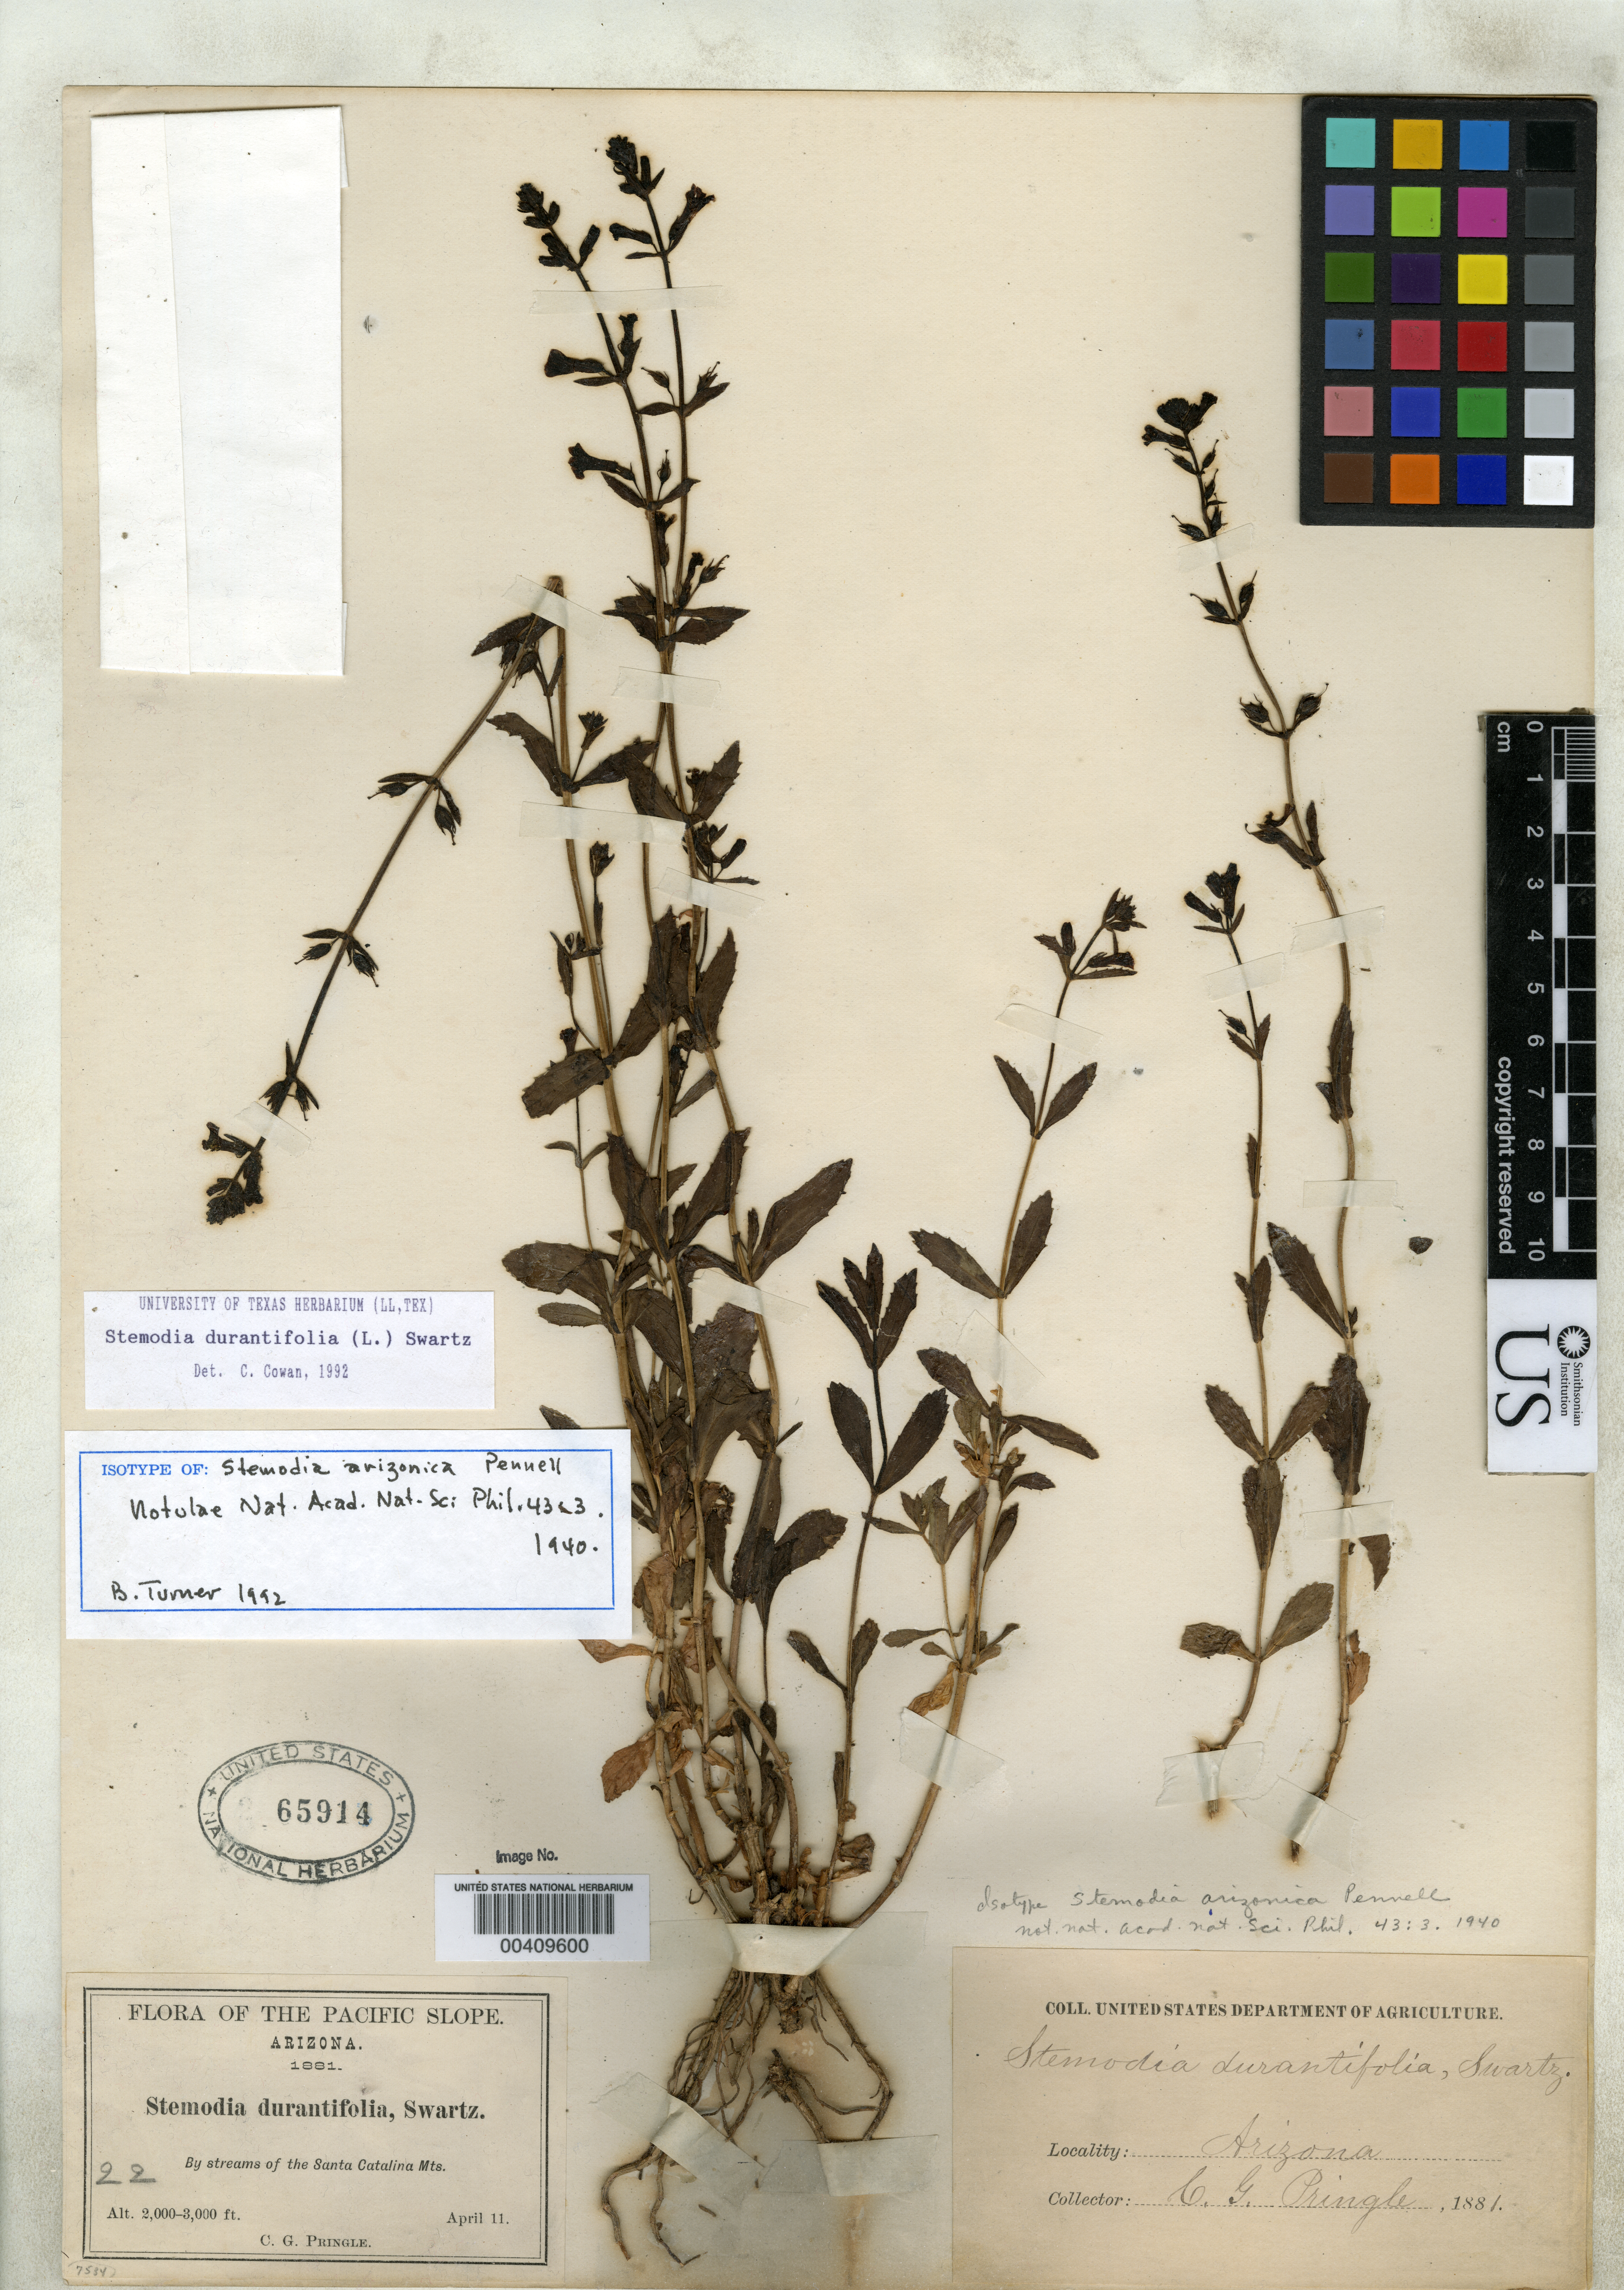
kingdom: Plantae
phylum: Tracheophyta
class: Magnoliopsida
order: Lamiales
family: Plantaginaceae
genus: Stemodia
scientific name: Stemodia arizonica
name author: Pennell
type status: Isotype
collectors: C. G. Pringle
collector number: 22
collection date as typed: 11 Apr 1881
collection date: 1881-04-11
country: United States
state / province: Arizona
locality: Santa Catalina Mountains.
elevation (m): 610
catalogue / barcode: US 65914